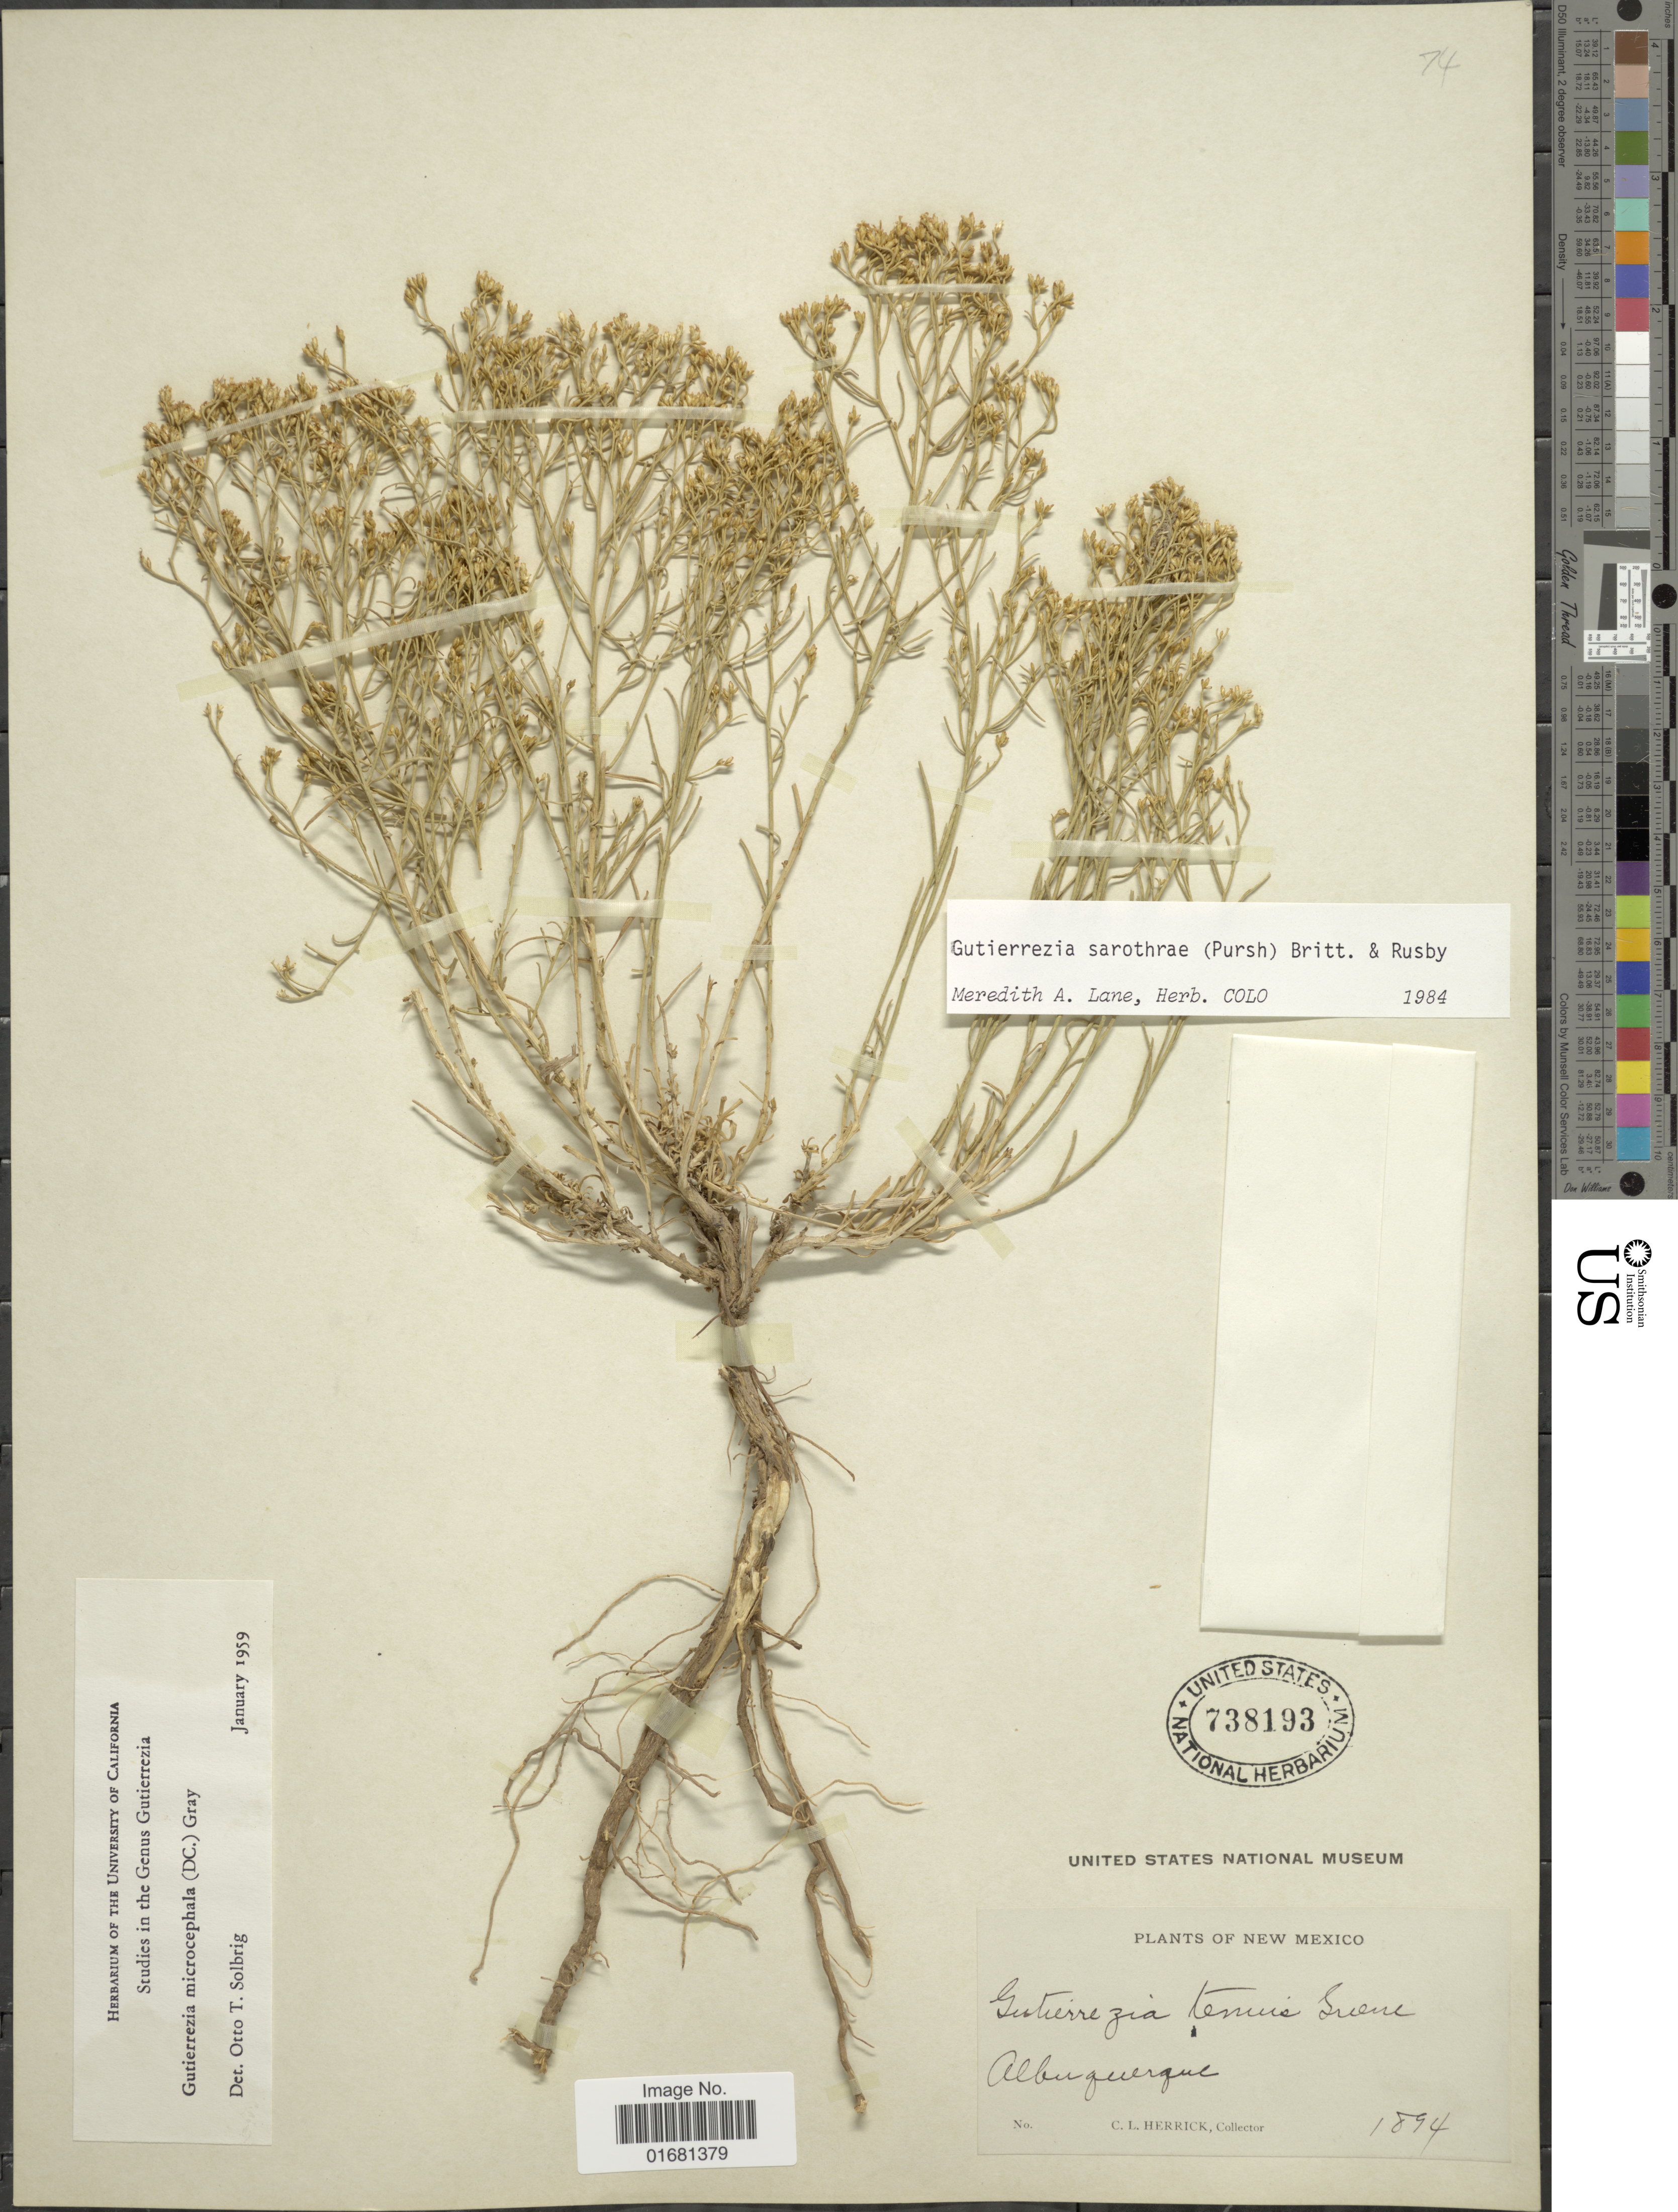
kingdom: Plantae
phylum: Tracheophyta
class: Magnoliopsida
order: Asterales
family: Asteraceae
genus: Gutierrezia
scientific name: Gutierrezia sarothrae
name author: (Pursh) Britton & Rusby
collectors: C. Herrick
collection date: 1894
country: United States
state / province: New Mexico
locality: Albuquerque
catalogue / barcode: US 738193